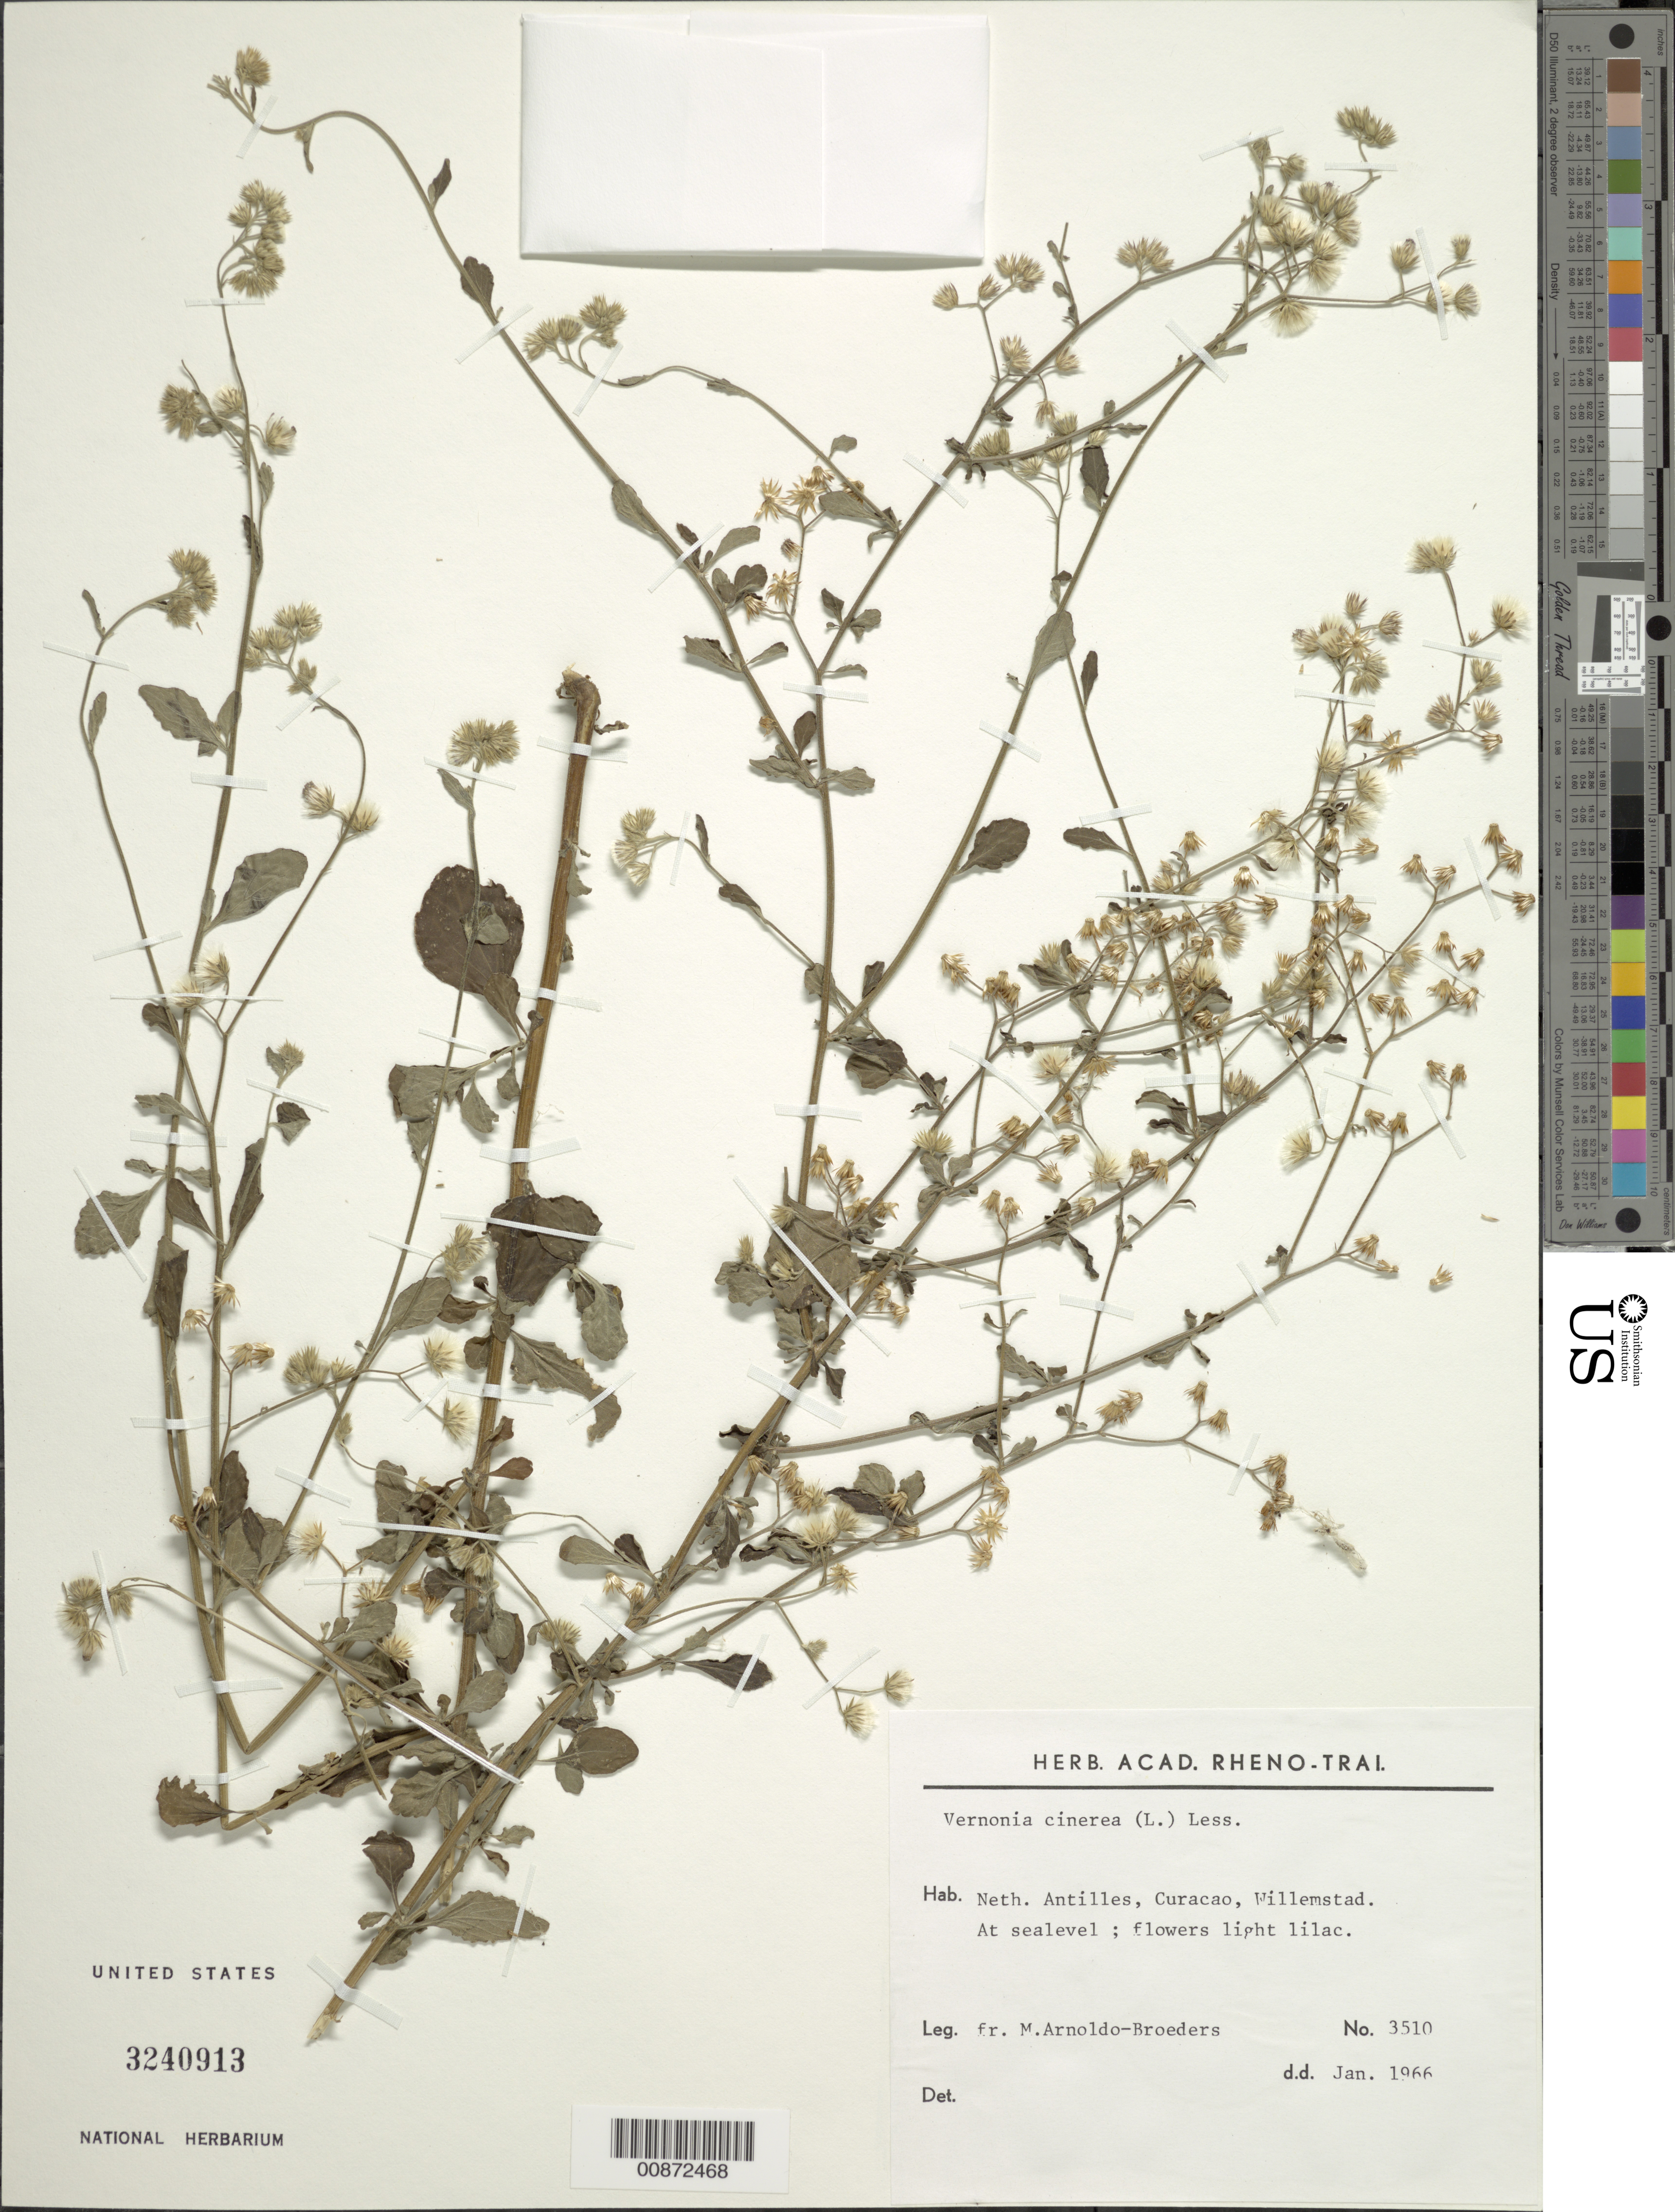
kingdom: Plantae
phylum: Tracheophyta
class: Magnoliopsida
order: Asterales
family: Asteraceae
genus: Cyanthillium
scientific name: Cyanthillium cinereum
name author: (L.) H. Rob.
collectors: N. Arnoldo-Broeders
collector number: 3510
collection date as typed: Jan 1966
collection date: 1966-01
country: Curaçao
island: Curaçao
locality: Willemstad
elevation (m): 0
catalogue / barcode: US 3240913